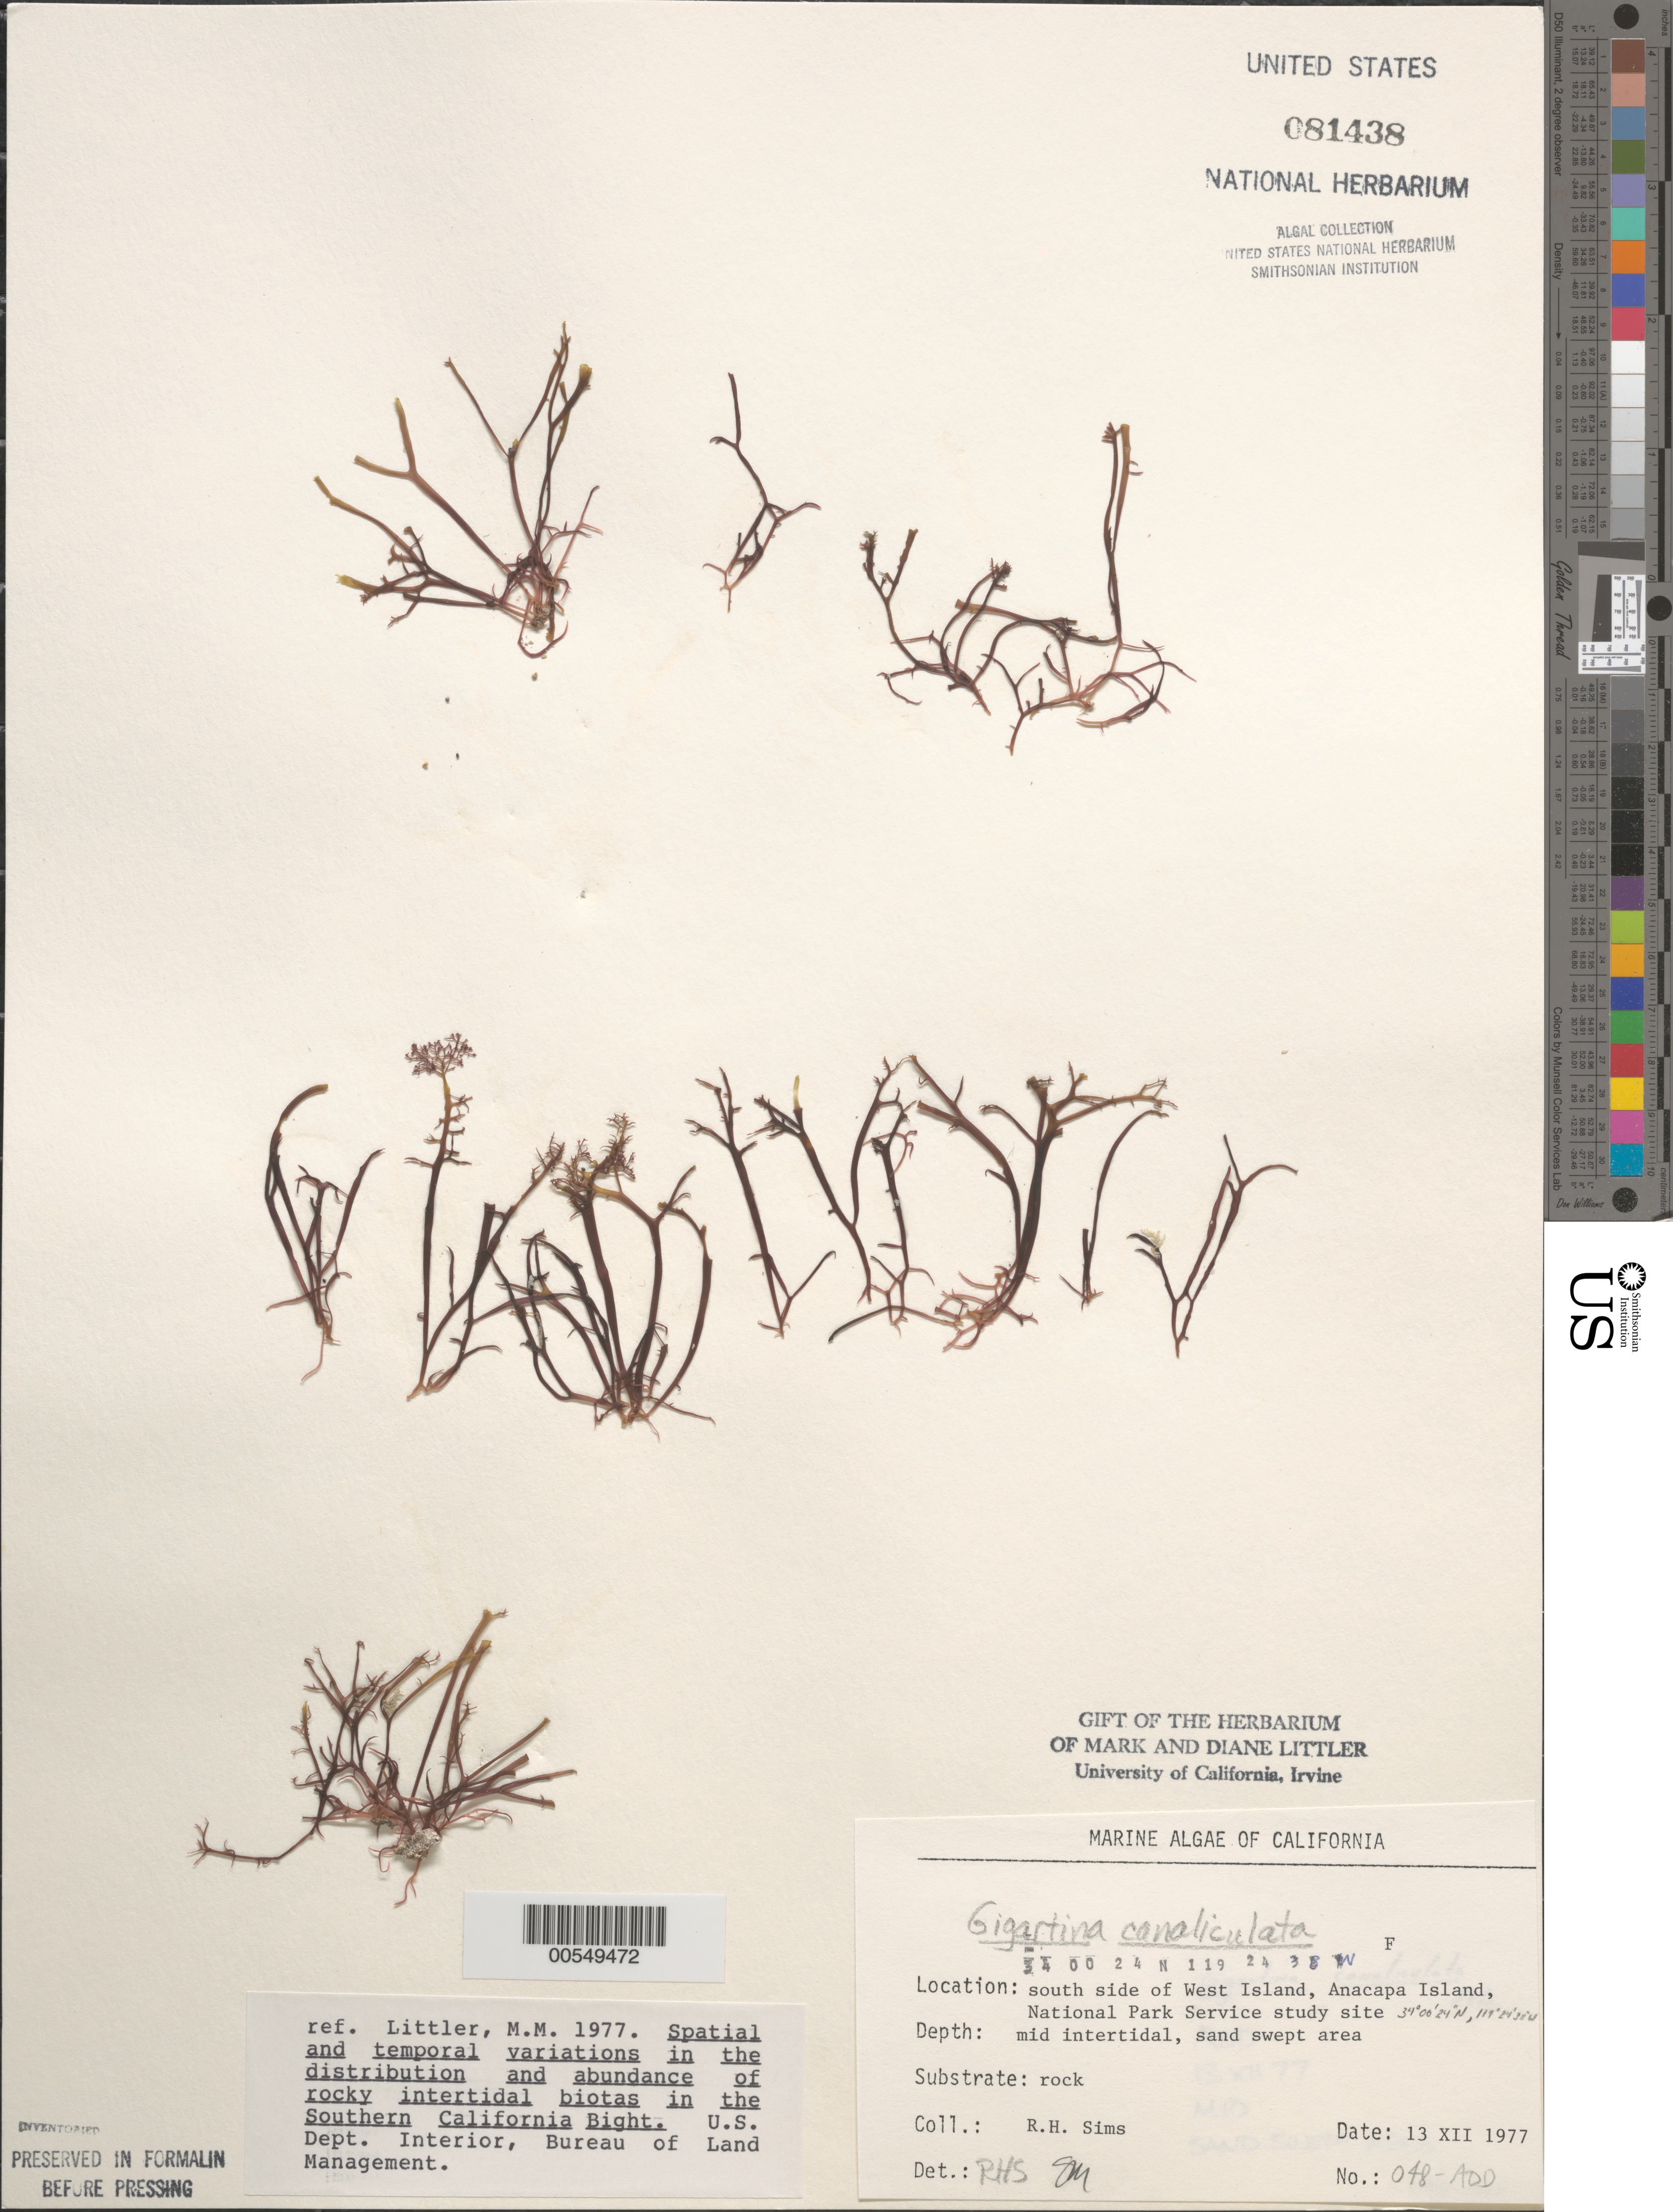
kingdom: Plantae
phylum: Rhodophyta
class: Florideophyceae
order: Gigartinales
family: Gigartinaceae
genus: Chondracanthus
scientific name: Chondracanthus canaliculatus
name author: (Harv.) Guiry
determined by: Algae name updating Project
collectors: R. H. Sims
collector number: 048-AOD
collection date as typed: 13 Dec 1977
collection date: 1977-12-13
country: United States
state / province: California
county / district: Ventura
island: Anacapa Island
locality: South side of west island [National Park Service site]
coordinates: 34 00'24"N, 119 24'38"W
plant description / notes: BLM-SOCALBIGHT Rocky Intertidal Survey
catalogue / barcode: US 81438